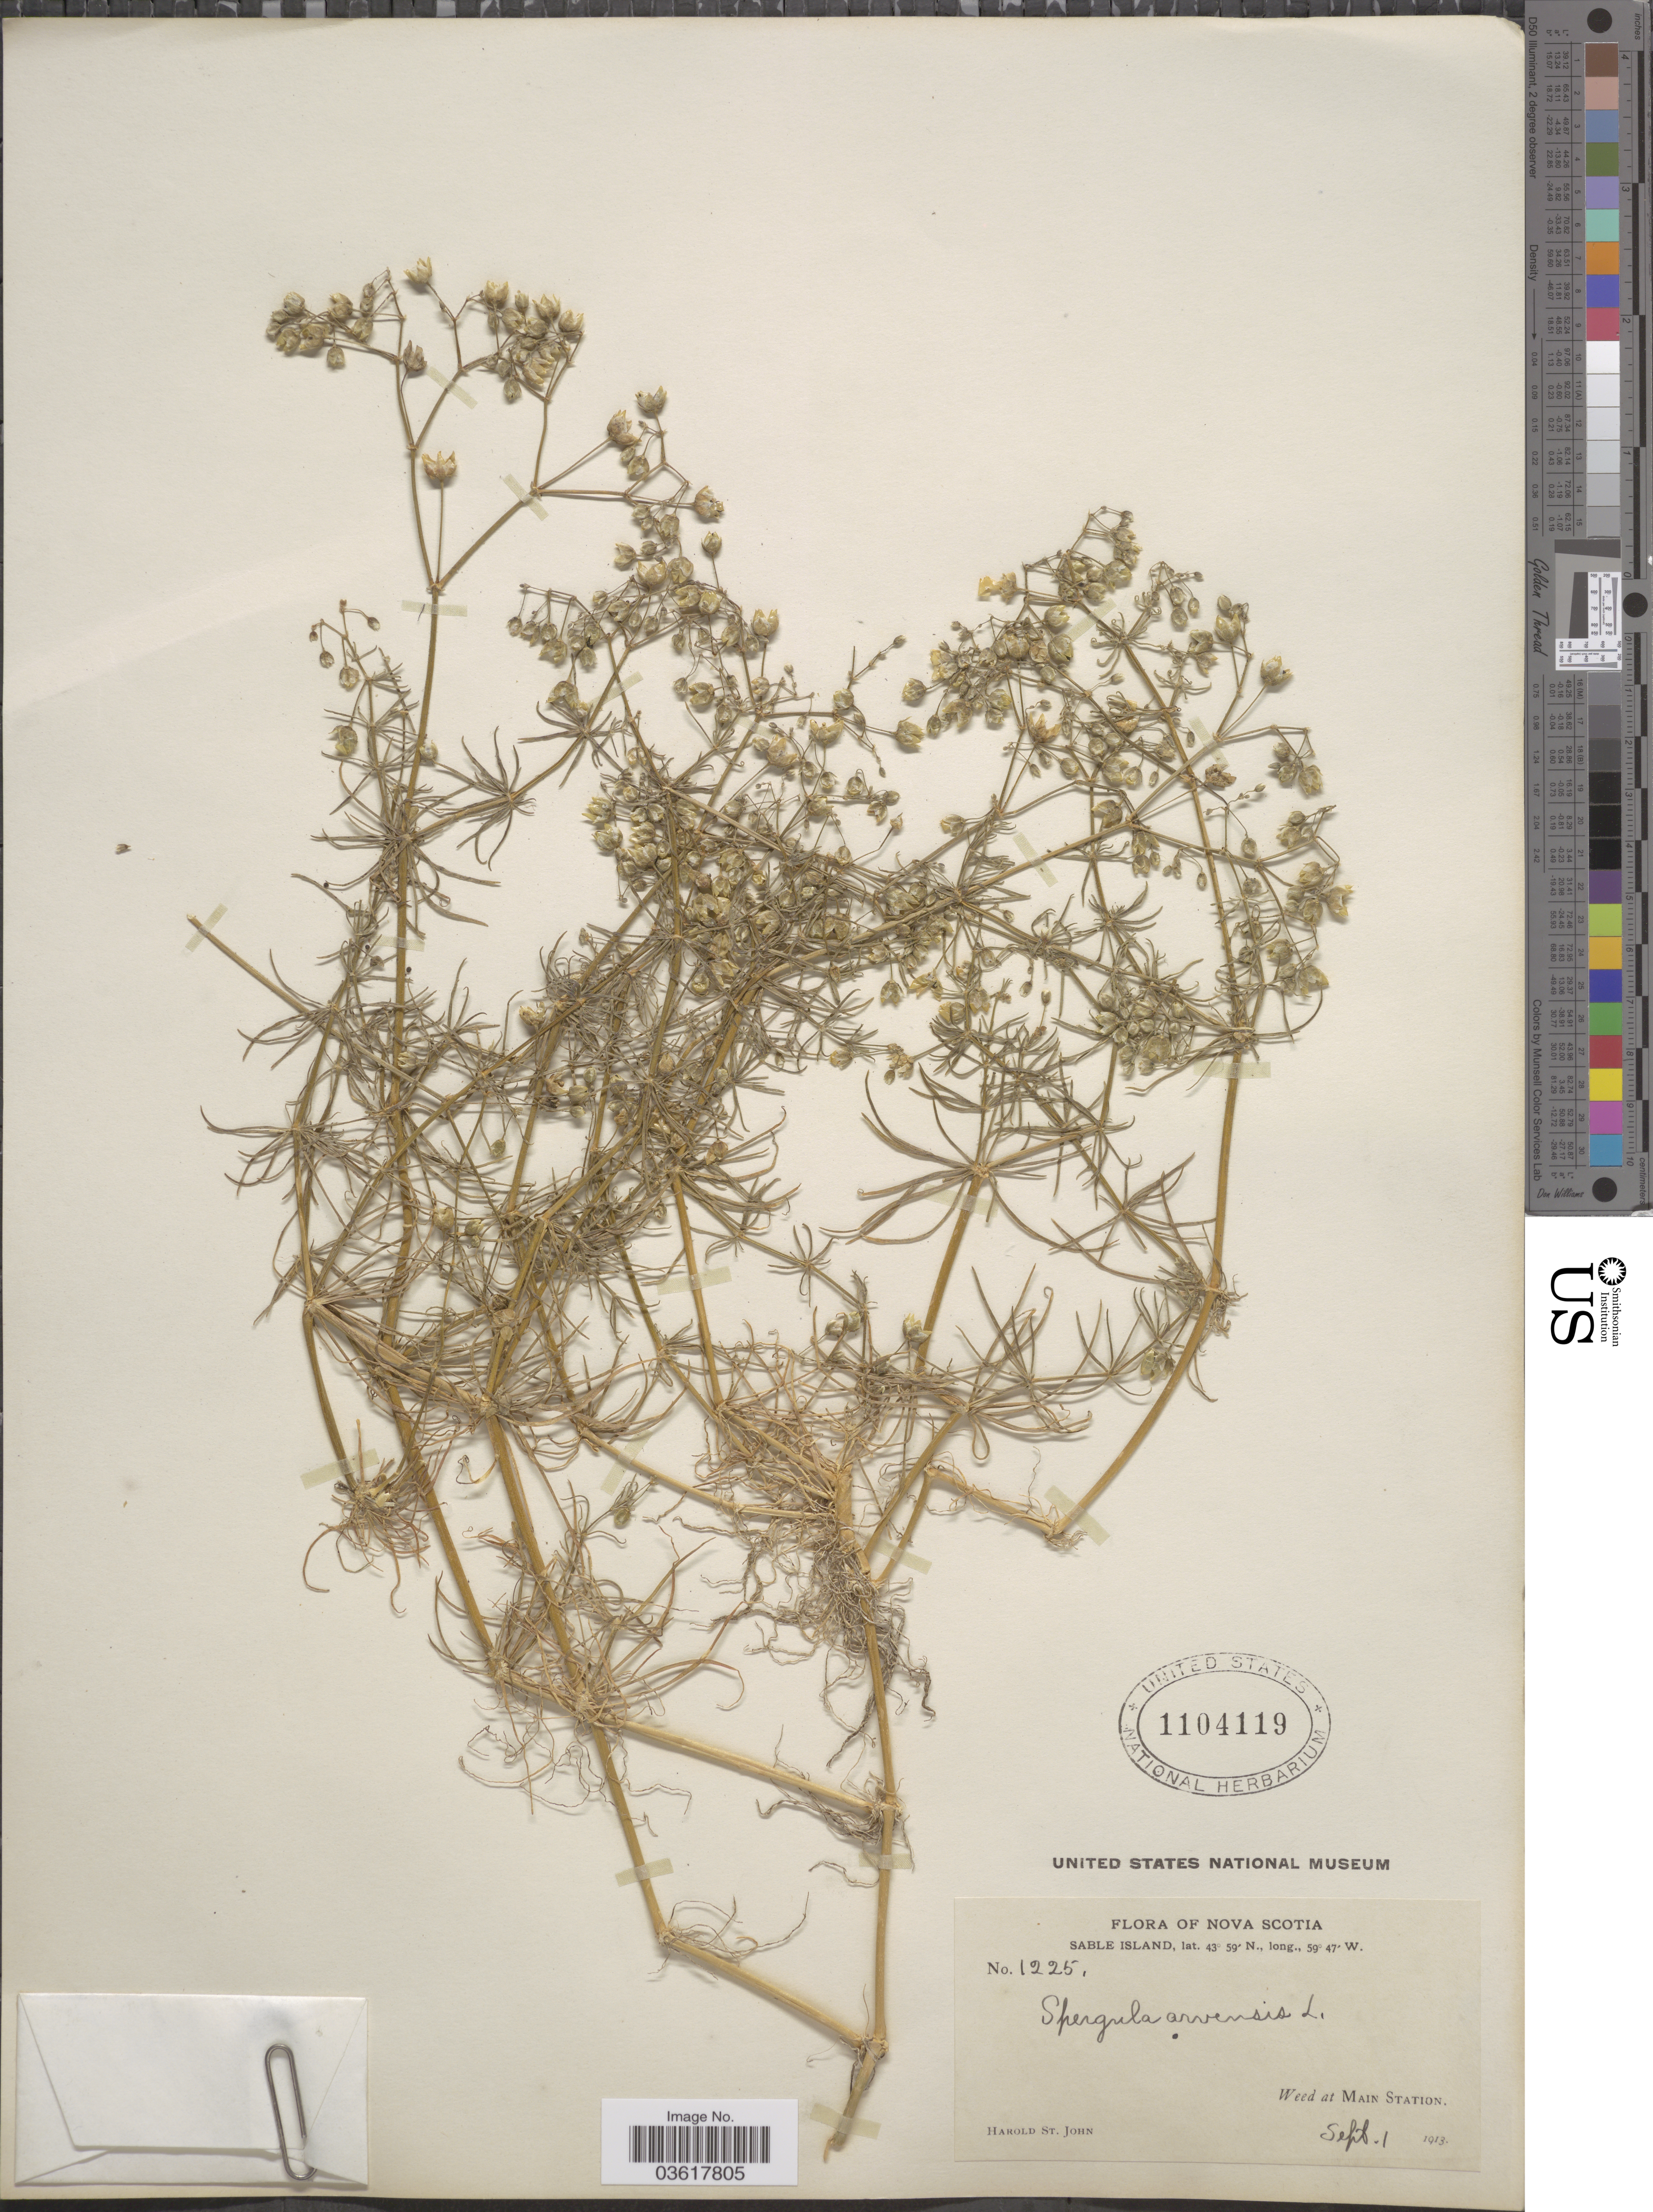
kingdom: Plantae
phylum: Tracheophyta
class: Magnoliopsida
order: Caryophyllales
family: Caryophyllaceae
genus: Spergula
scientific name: Spergula arvensis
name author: L.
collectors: H. St. John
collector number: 1225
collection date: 1913-09-01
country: Canada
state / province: Nova Scotia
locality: Sable Island. Weed at Main Station.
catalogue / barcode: US 1104119